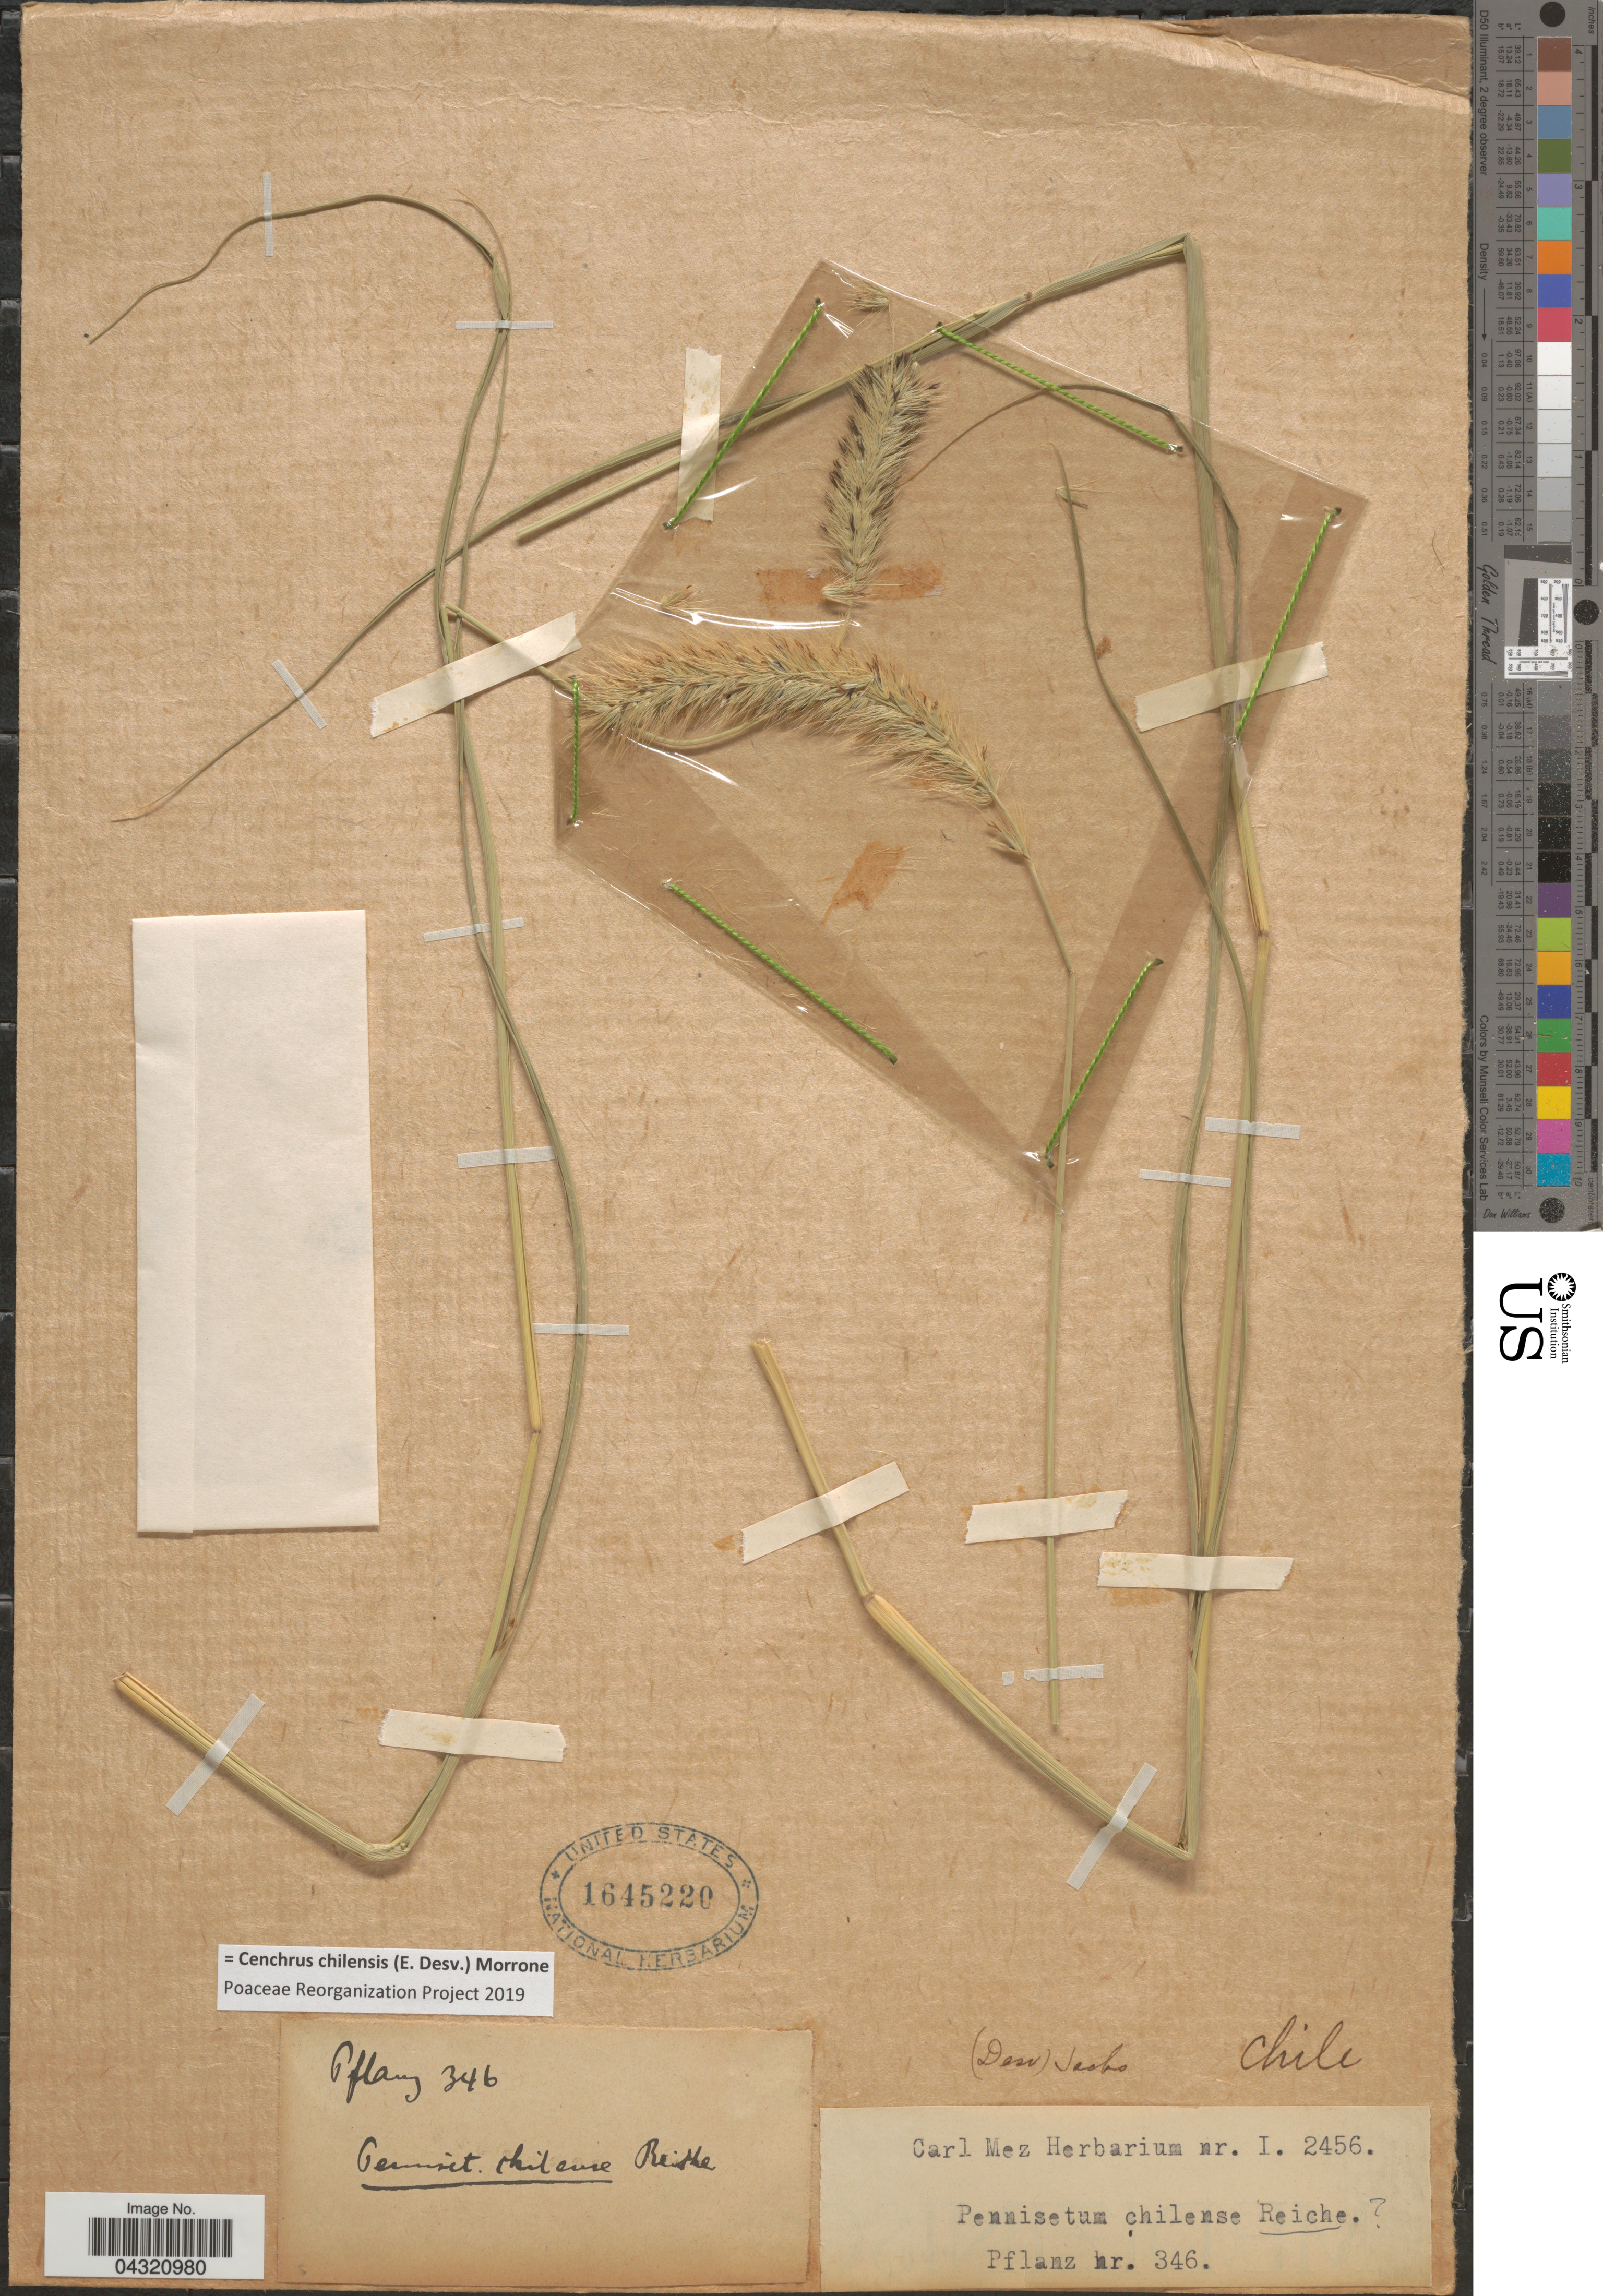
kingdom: Plantae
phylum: Tracheophyta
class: Liliopsida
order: Poales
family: Poaceae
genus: Cenchrus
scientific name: Cenchrus chilensis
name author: (É. Desv.) Morrone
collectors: -. Pflanz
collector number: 346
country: Chile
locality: (Deso) Jaspo [unsure placement]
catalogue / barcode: US 1645220